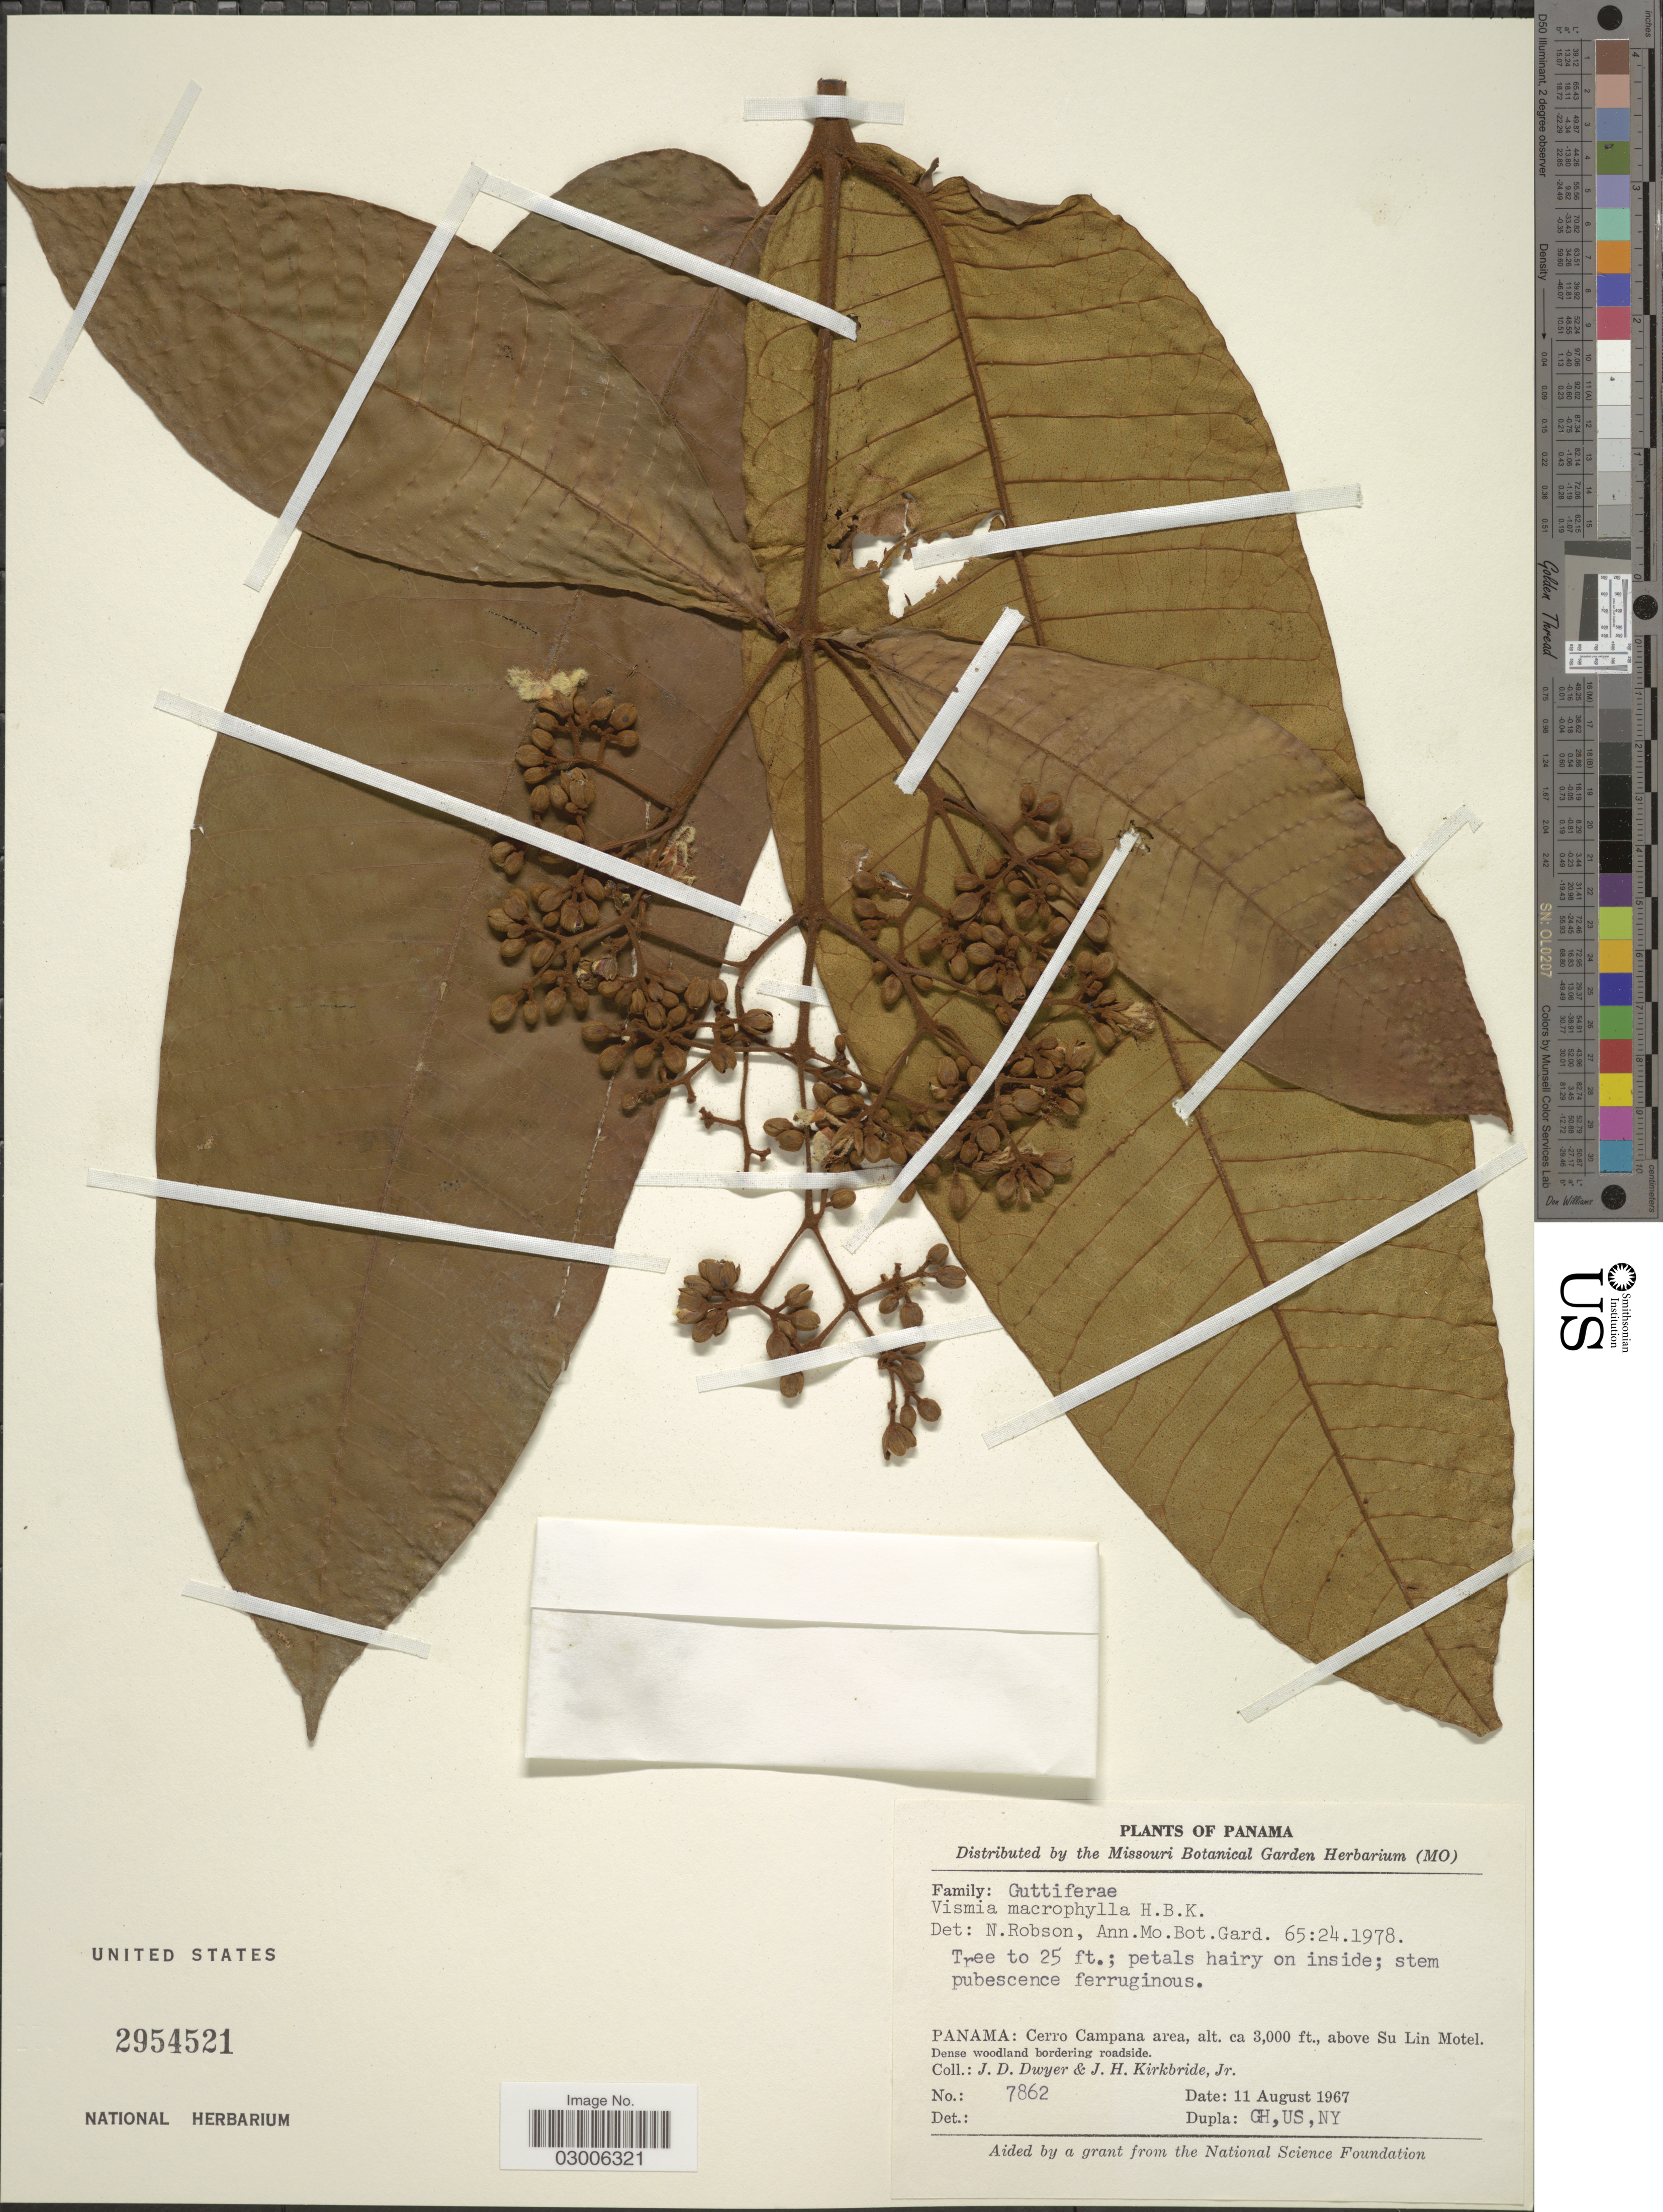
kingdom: Plantae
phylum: Tracheophyta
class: Magnoliopsida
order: Malpighiales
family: Hypericaceae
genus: Vismia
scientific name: Vismia macrophylla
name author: Kunth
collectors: J. D. Dwyer & J. H. Kirkbride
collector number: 7862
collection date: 1967-08-11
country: Panama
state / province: Panamá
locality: Cerro Campana area, above Su Lin Motel.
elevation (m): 914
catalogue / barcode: US 2954521